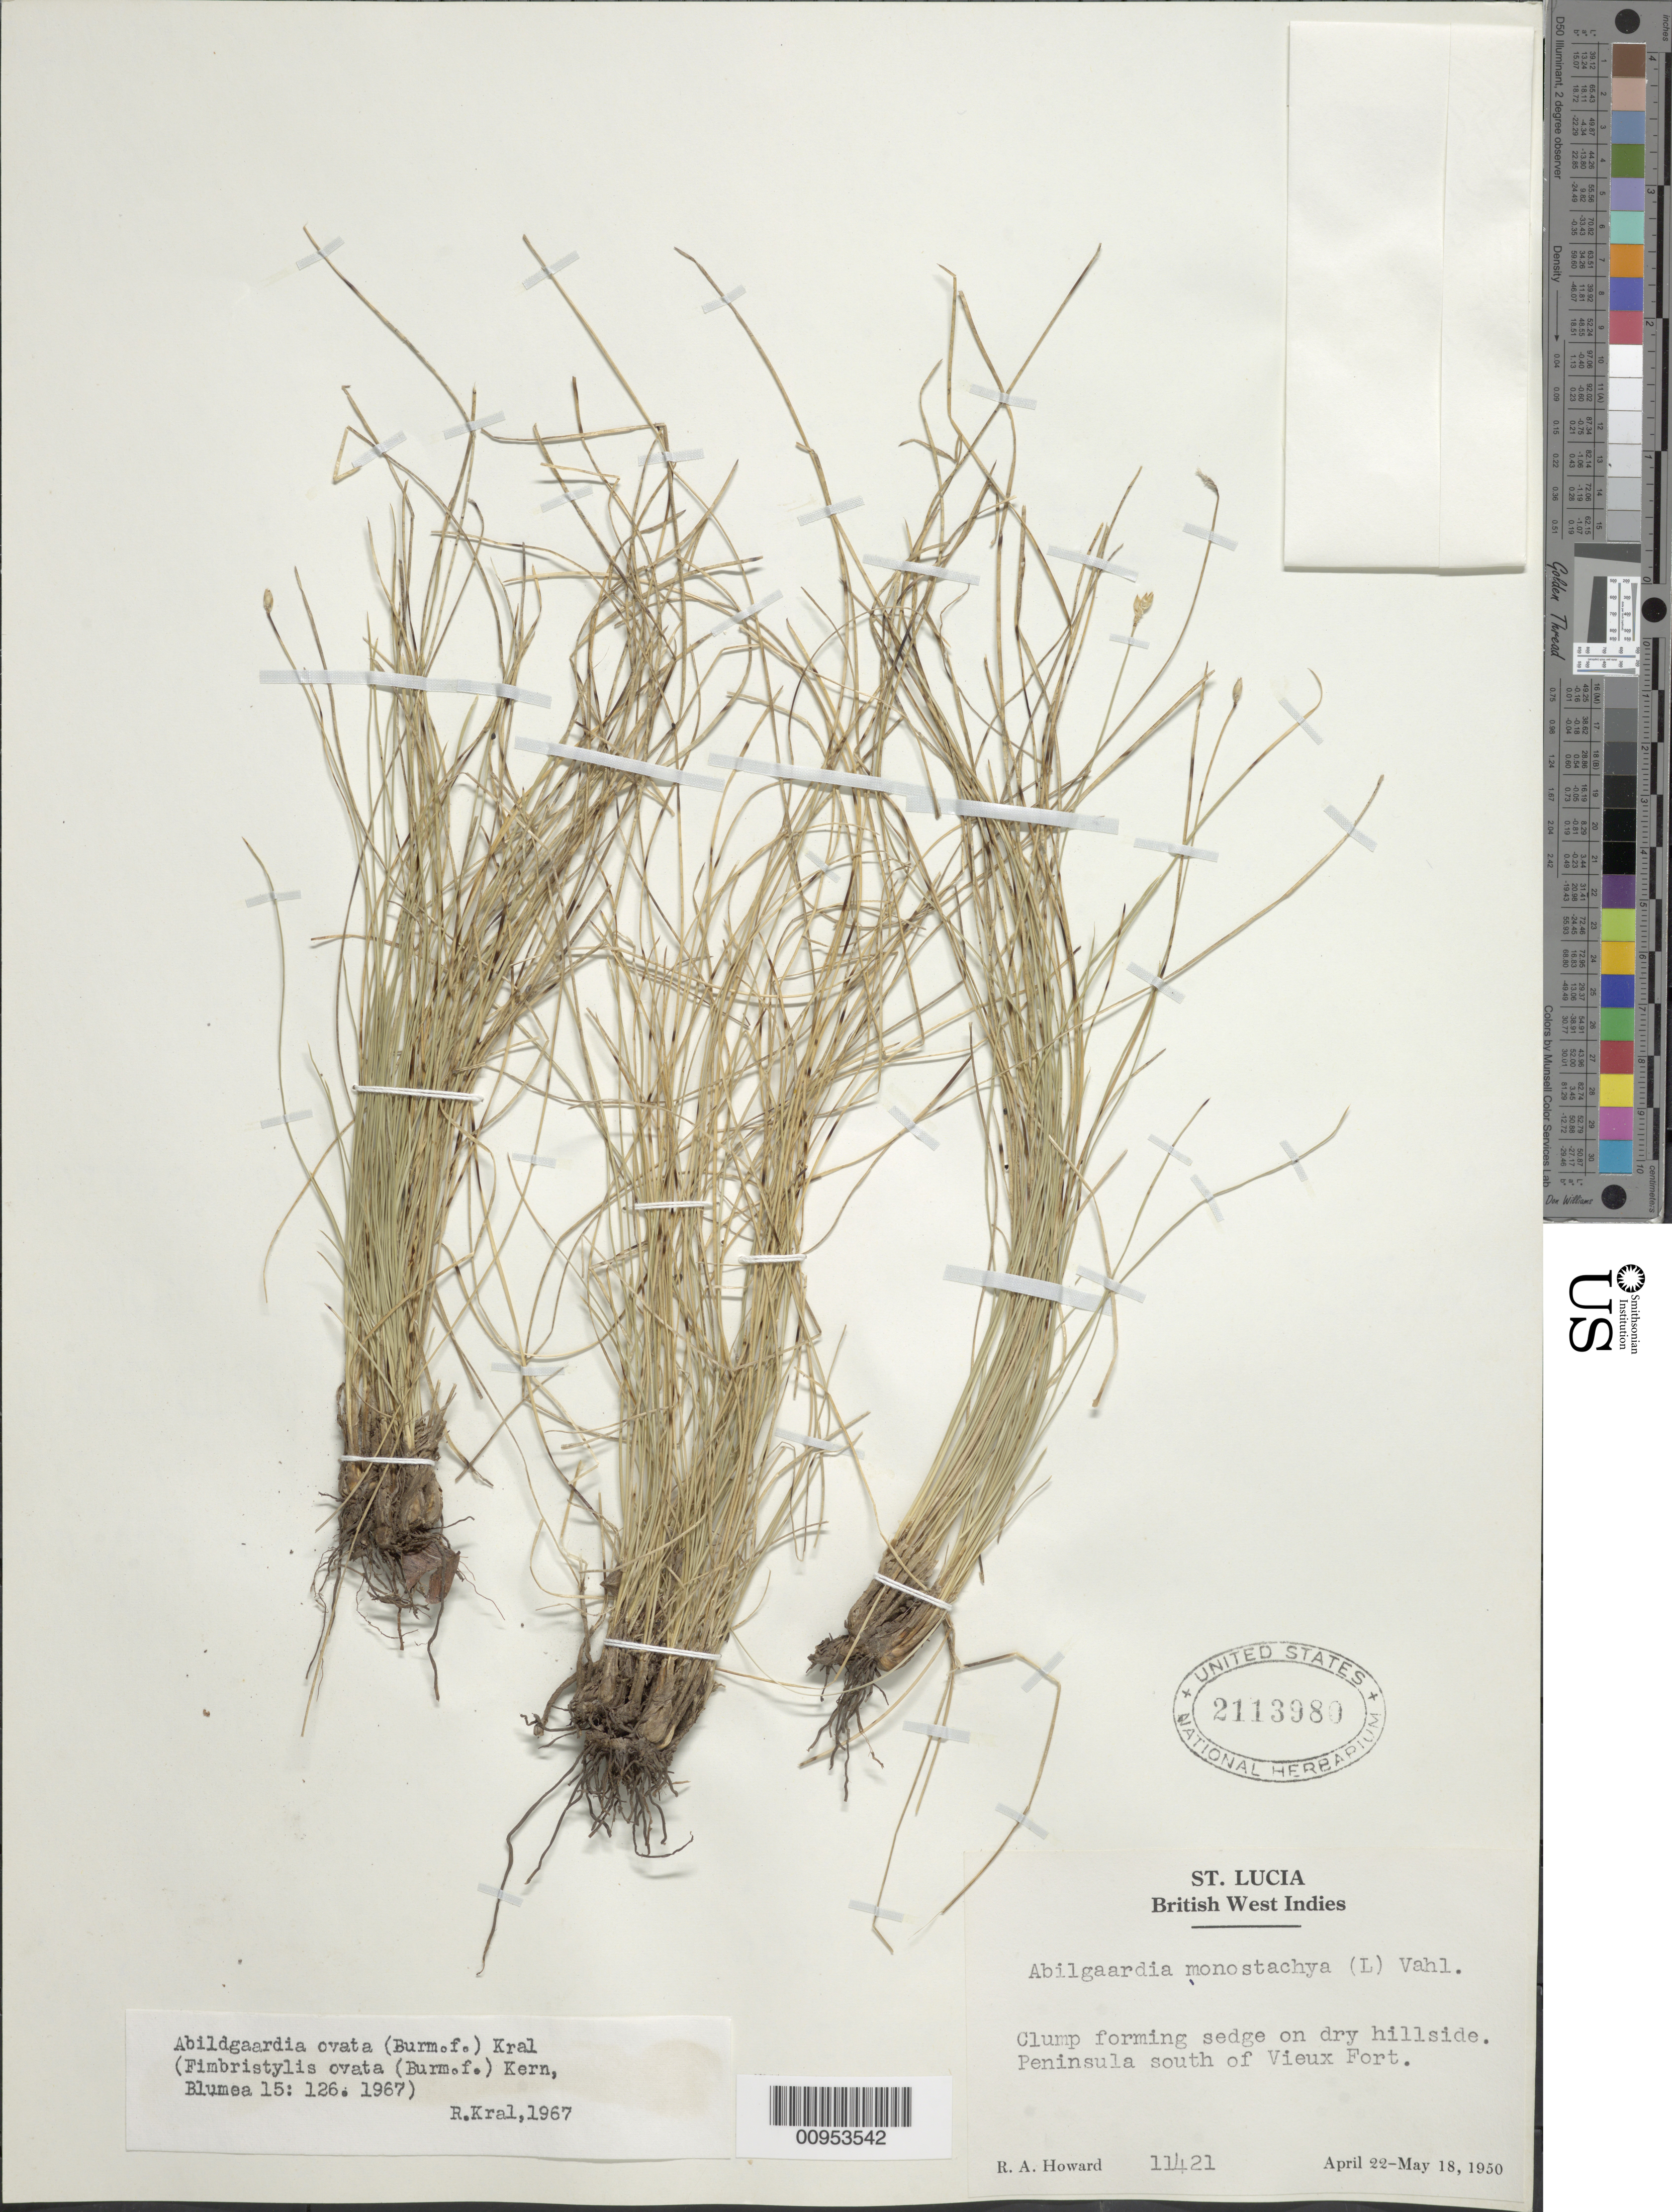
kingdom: Plantae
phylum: Tracheophyta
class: Liliopsida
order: Poales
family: Cyperaceae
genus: Abildgaardia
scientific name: Abildgaardia ovata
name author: (Burm. f.) Kral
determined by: Kral, Robert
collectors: R. A. Howard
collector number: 11421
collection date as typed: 22 Apr 1950 to 18 May 1950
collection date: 1950-04-22/1950-05-18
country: St. Lucia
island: St. Lucia I.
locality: hillside, peninsula S of Vieux Fort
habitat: Dry hillside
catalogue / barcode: US 2113980